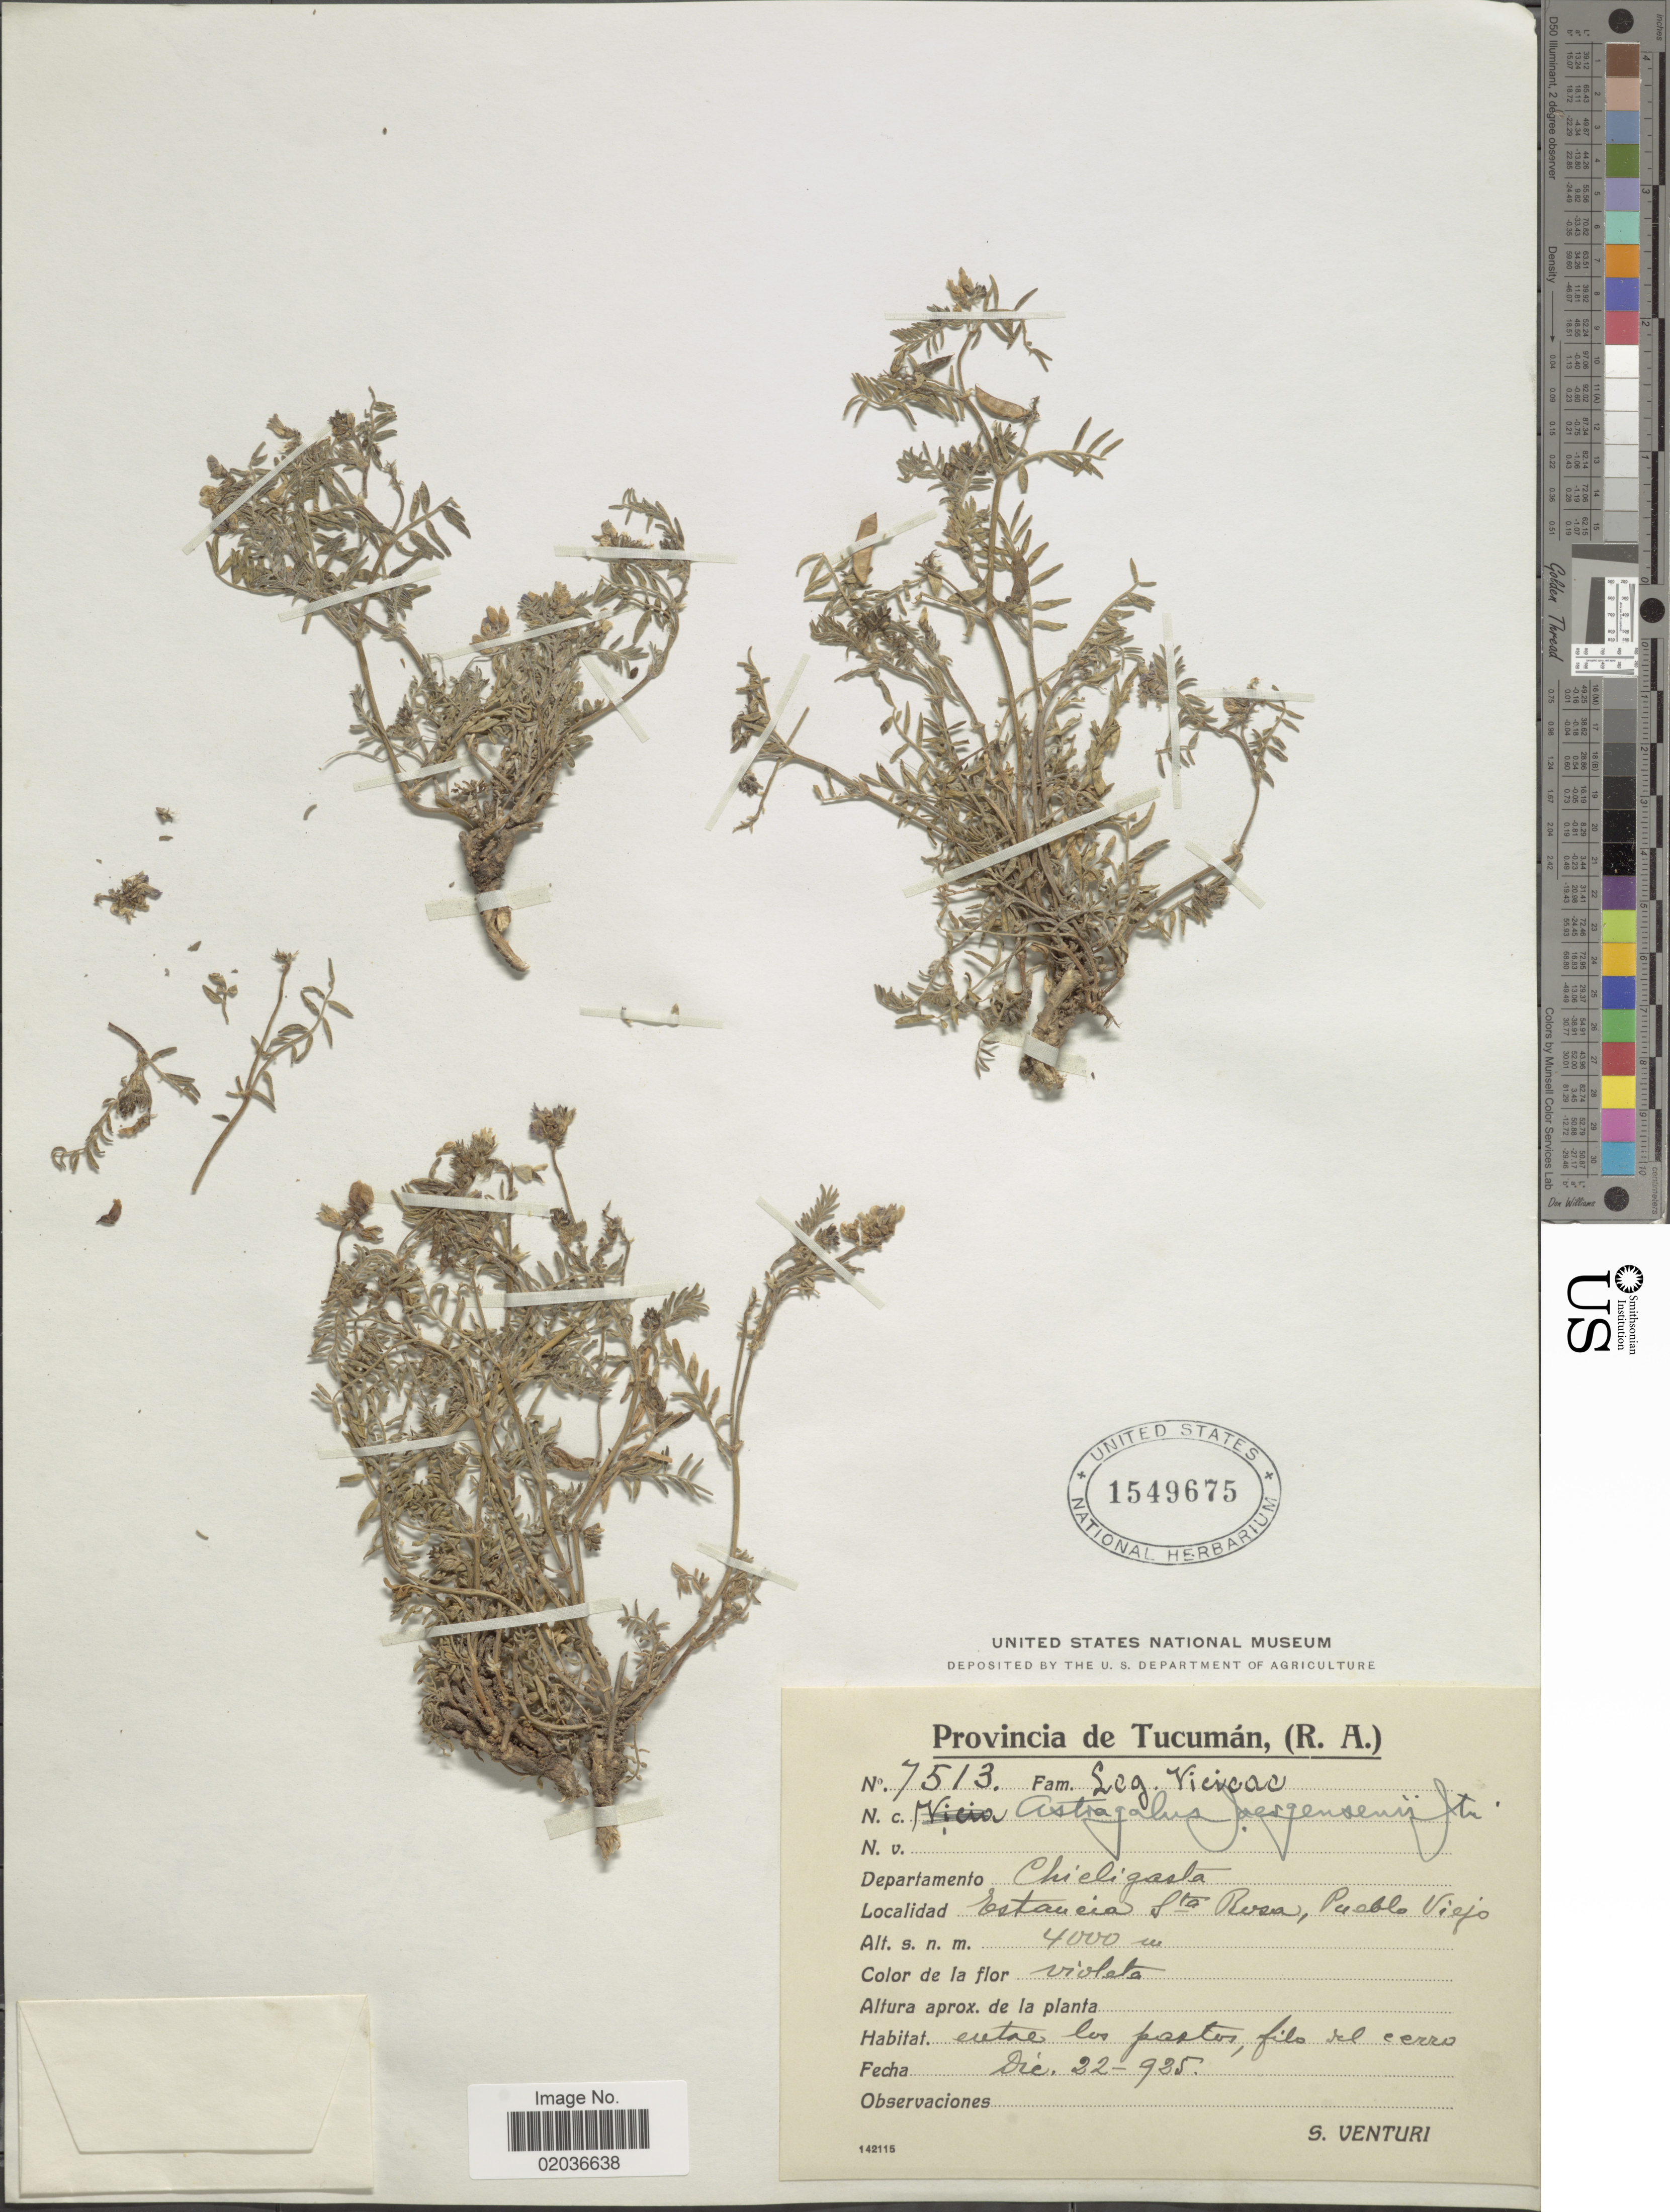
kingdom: Plantae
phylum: Tracheophyta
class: Magnoliopsida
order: Fabales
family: Fabaceae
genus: Astragalus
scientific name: Astragalus joergensenii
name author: I.M. Johnst.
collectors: S. Venturi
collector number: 7513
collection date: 1925-12-22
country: Argentina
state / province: Tucuman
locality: Provincia de Tucumán, (R.A.). Departamento Chicligasta. Estancia Sta Rosa, Pueblo Viejo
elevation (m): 4000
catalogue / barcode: US 1549675